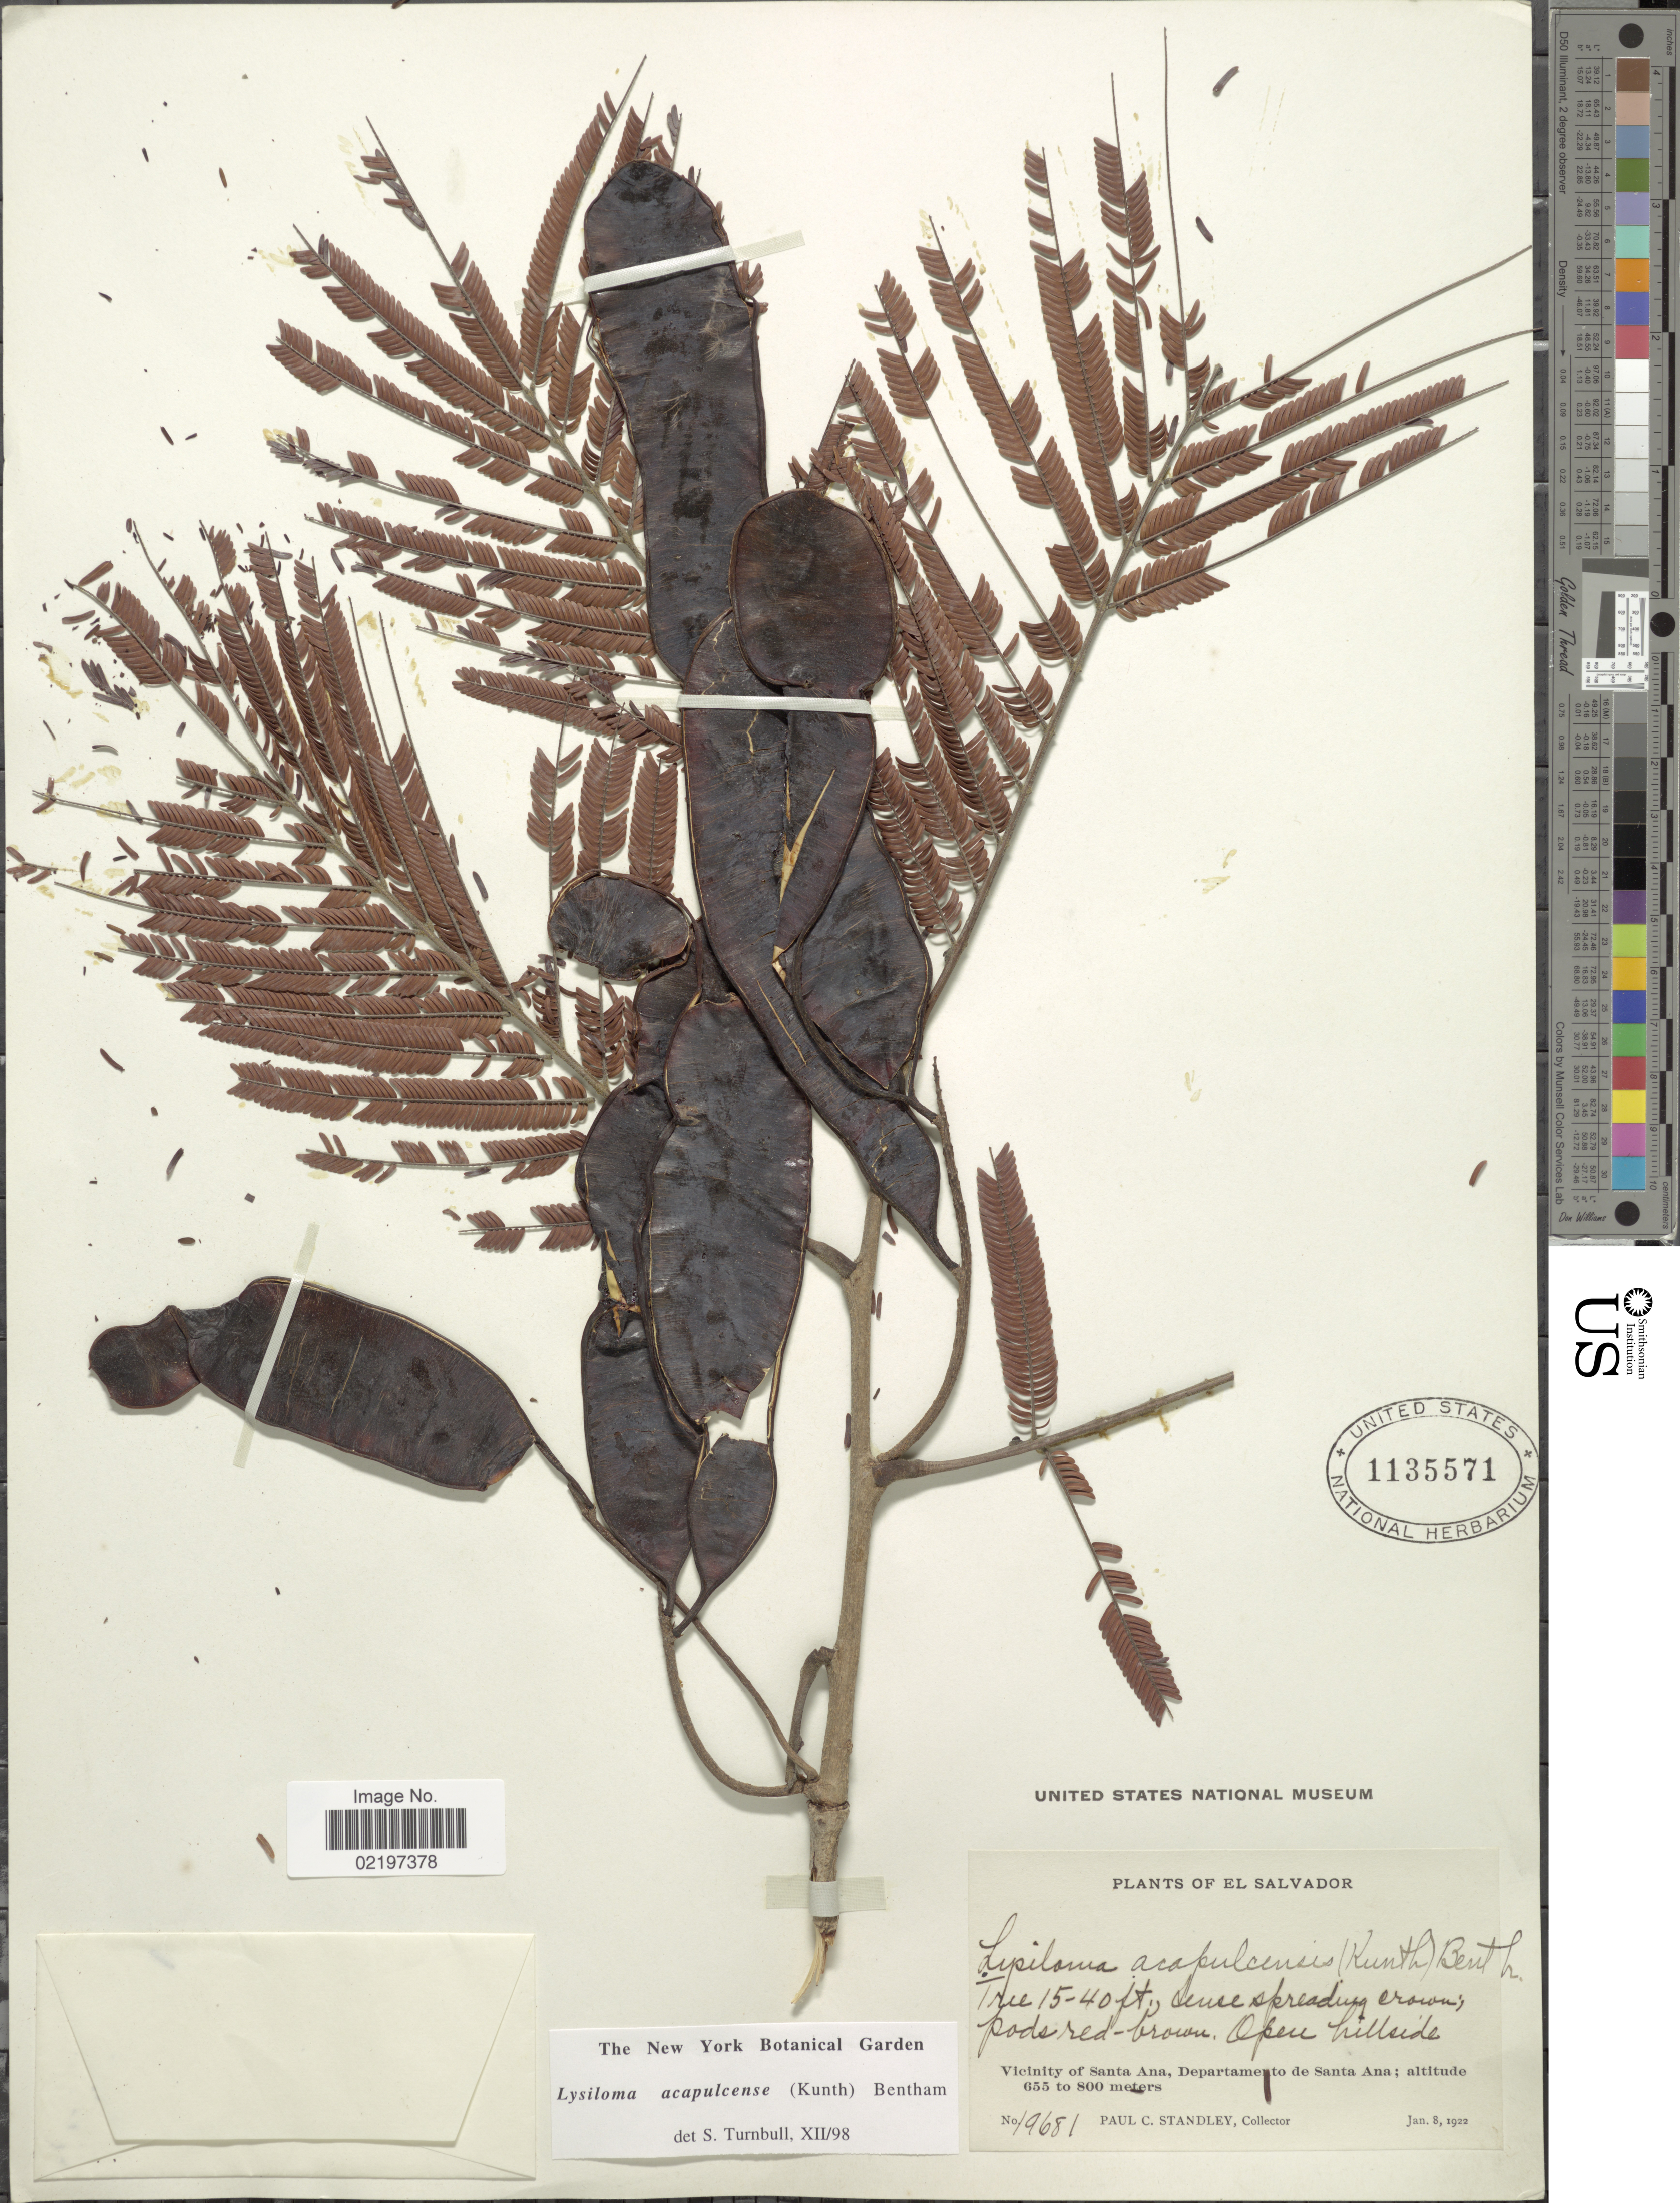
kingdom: Plantae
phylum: Tracheophyta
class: Magnoliopsida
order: Fabales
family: Fabaceae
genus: Lysiloma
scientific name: Lysiloma acapulcense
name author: (Kunth) Benth.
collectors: P. C. Standley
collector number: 19681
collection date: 1922-01-08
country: El Salvador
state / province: Santa Ana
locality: Vicinity of Santa Ana, Departamento de Santa Ana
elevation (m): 655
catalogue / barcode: US 1135571